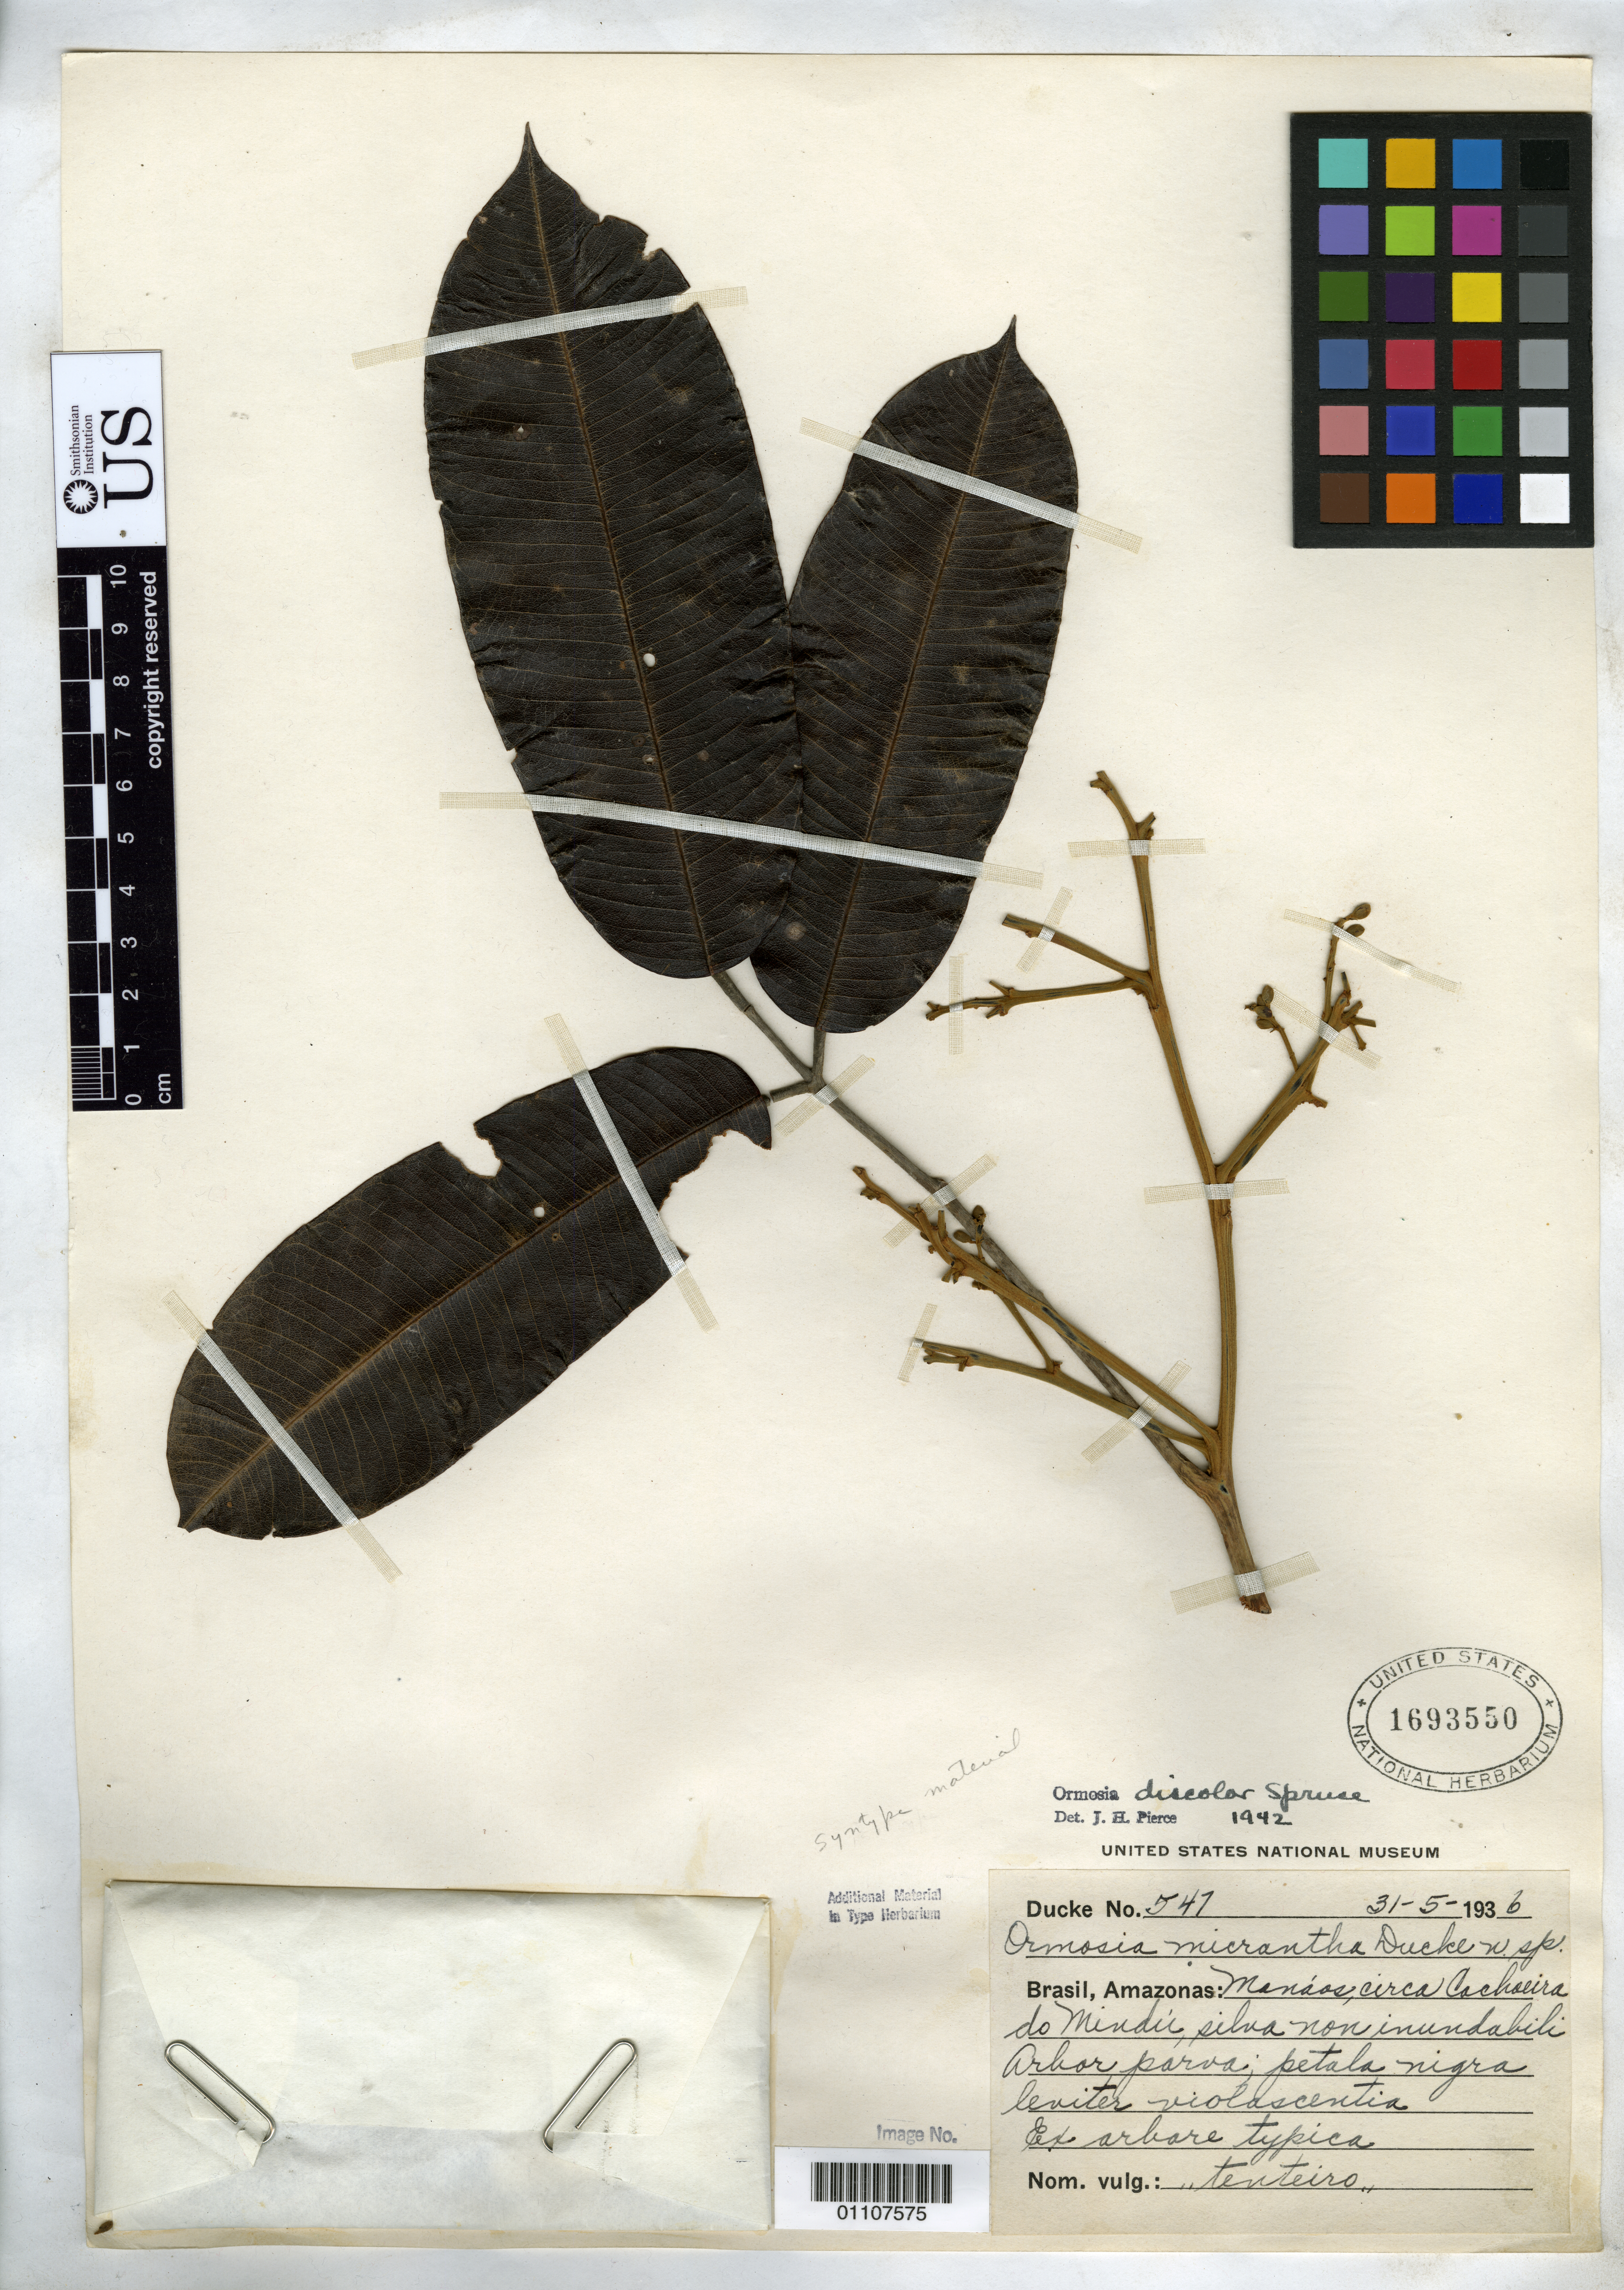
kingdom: Plantae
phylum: Tracheophyta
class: Magnoliopsida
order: Fabales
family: Fabaceae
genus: Ormosia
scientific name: Ormosia micrantha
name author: Ducke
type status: Syntype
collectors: A. Ducke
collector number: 547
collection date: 1936-05-31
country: Brazil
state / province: Amazonas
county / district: Manaos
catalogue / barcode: US 1693550